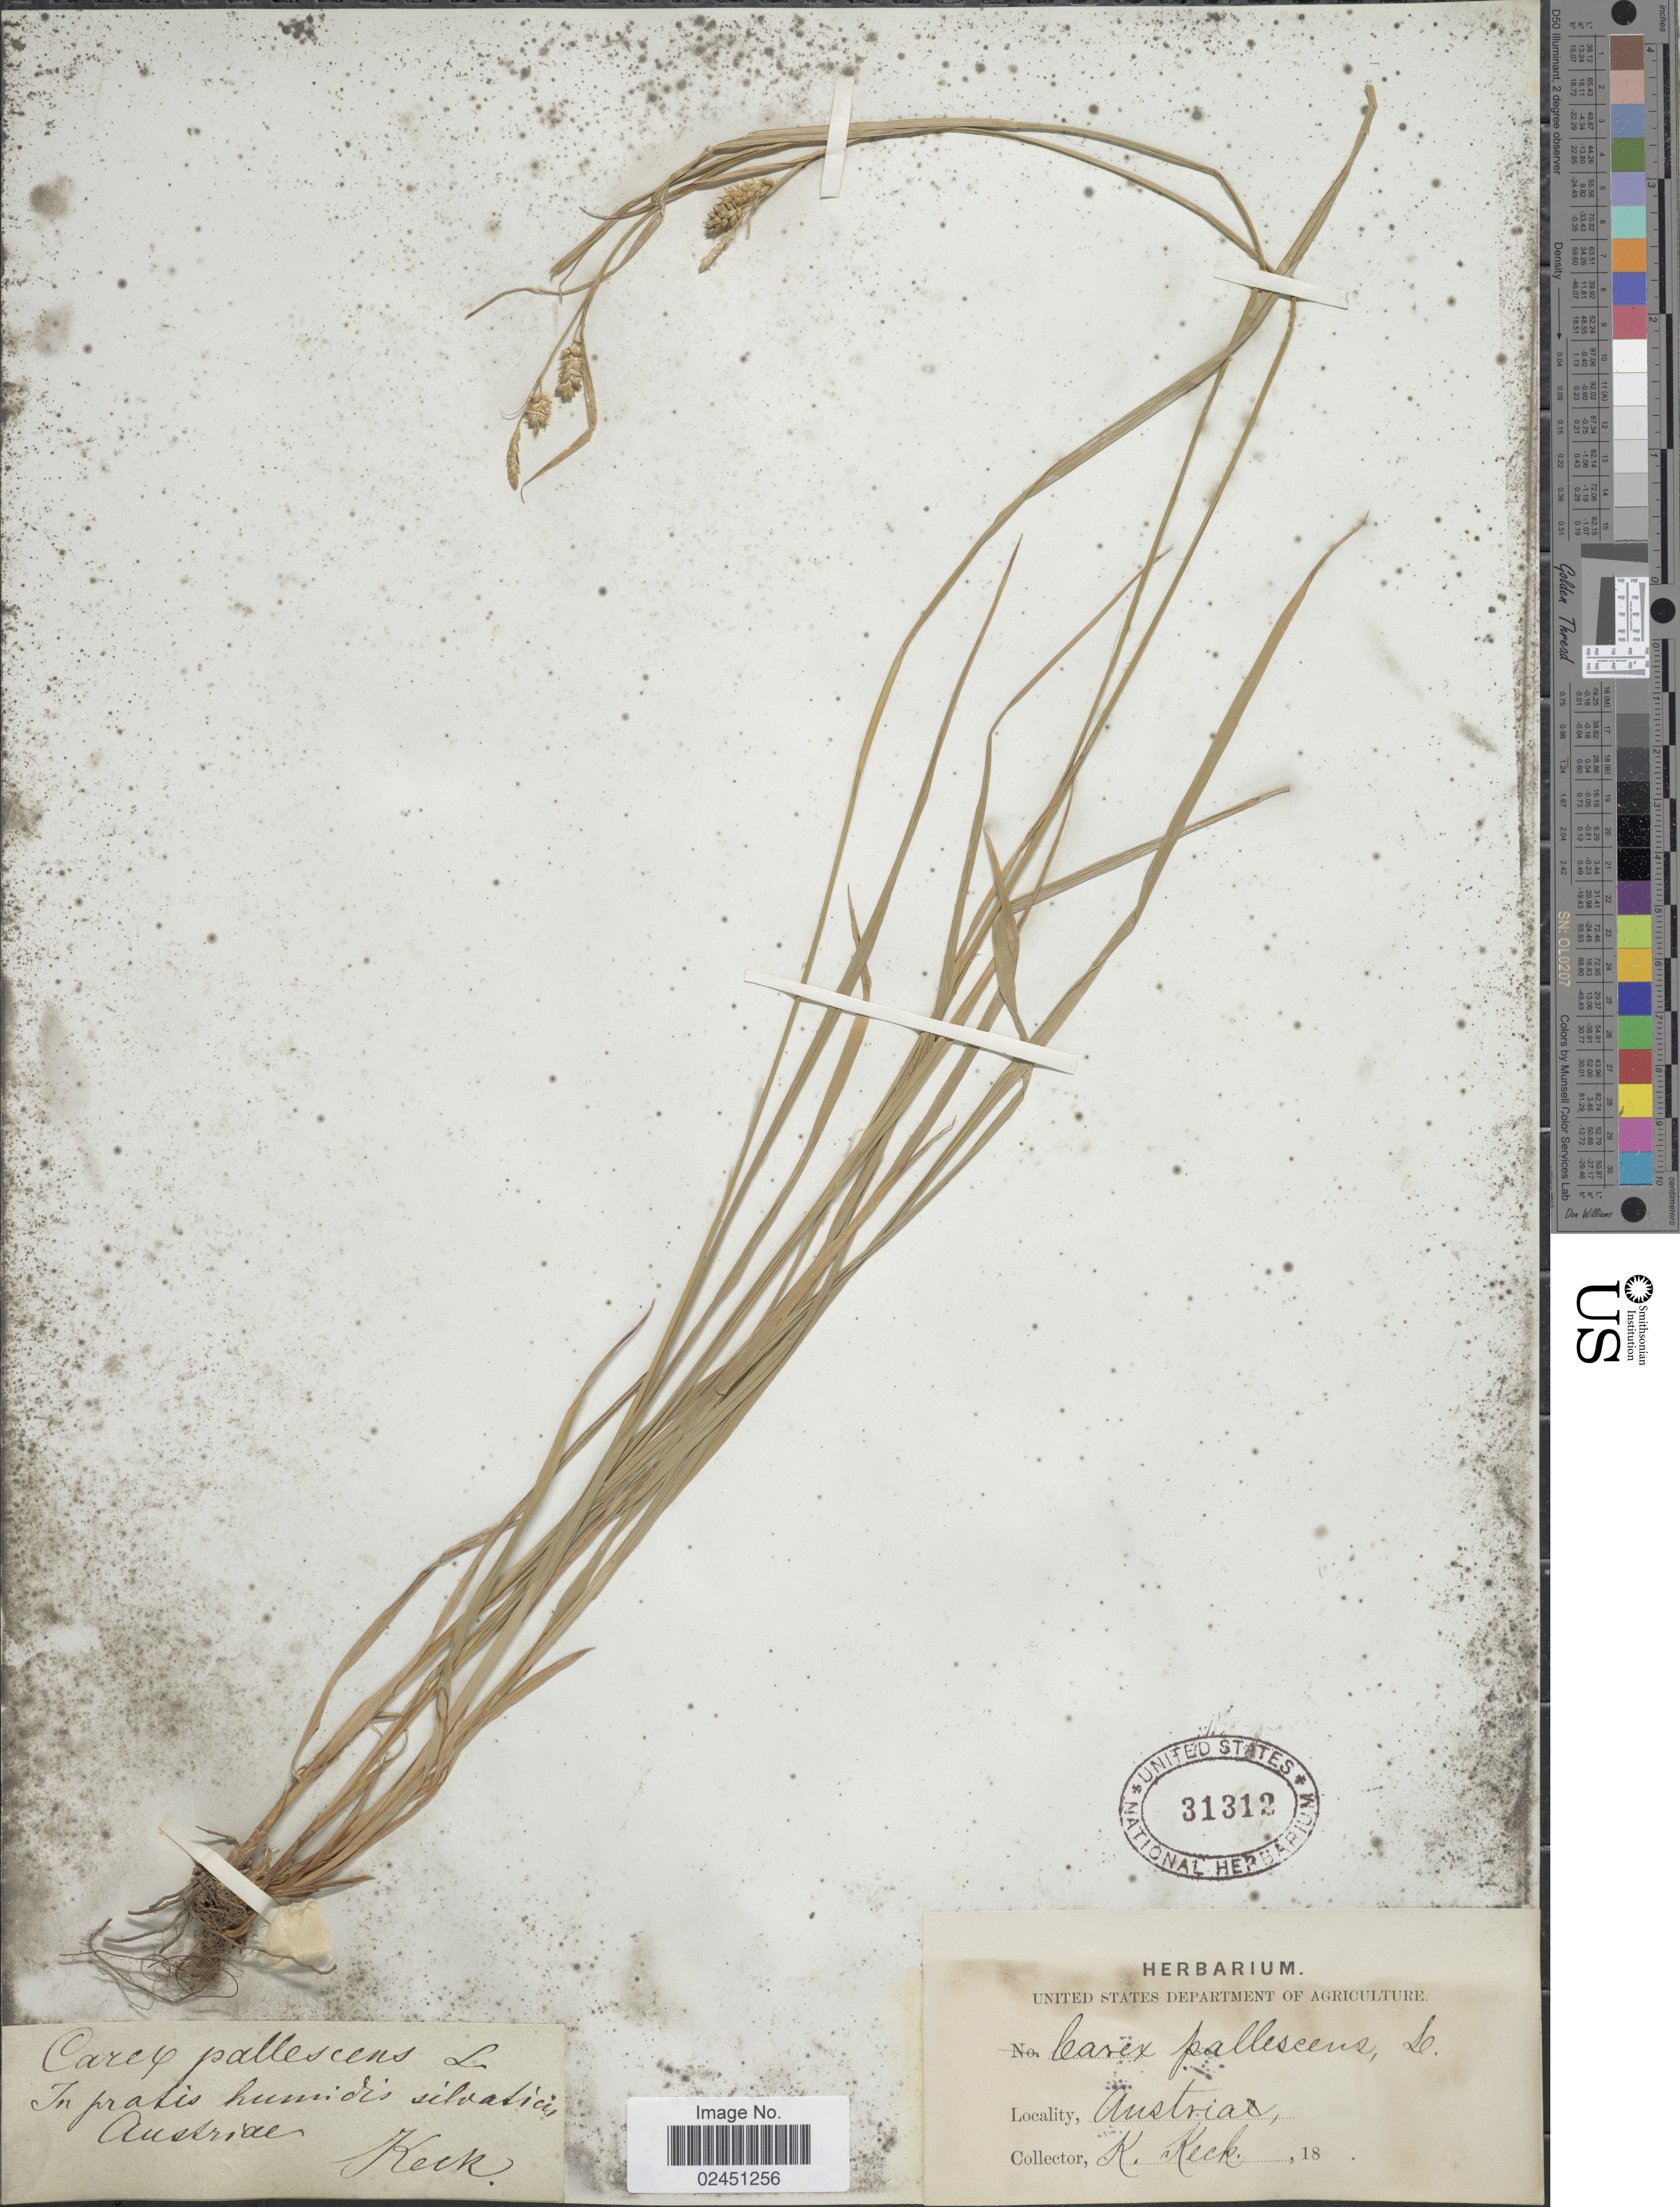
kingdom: Plantae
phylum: Tracheophyta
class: Liliopsida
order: Poales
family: Cyperaceae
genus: Carex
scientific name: Carex pallescens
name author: L.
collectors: K. Keck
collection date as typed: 18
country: Austria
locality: Austriae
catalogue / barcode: US 31312